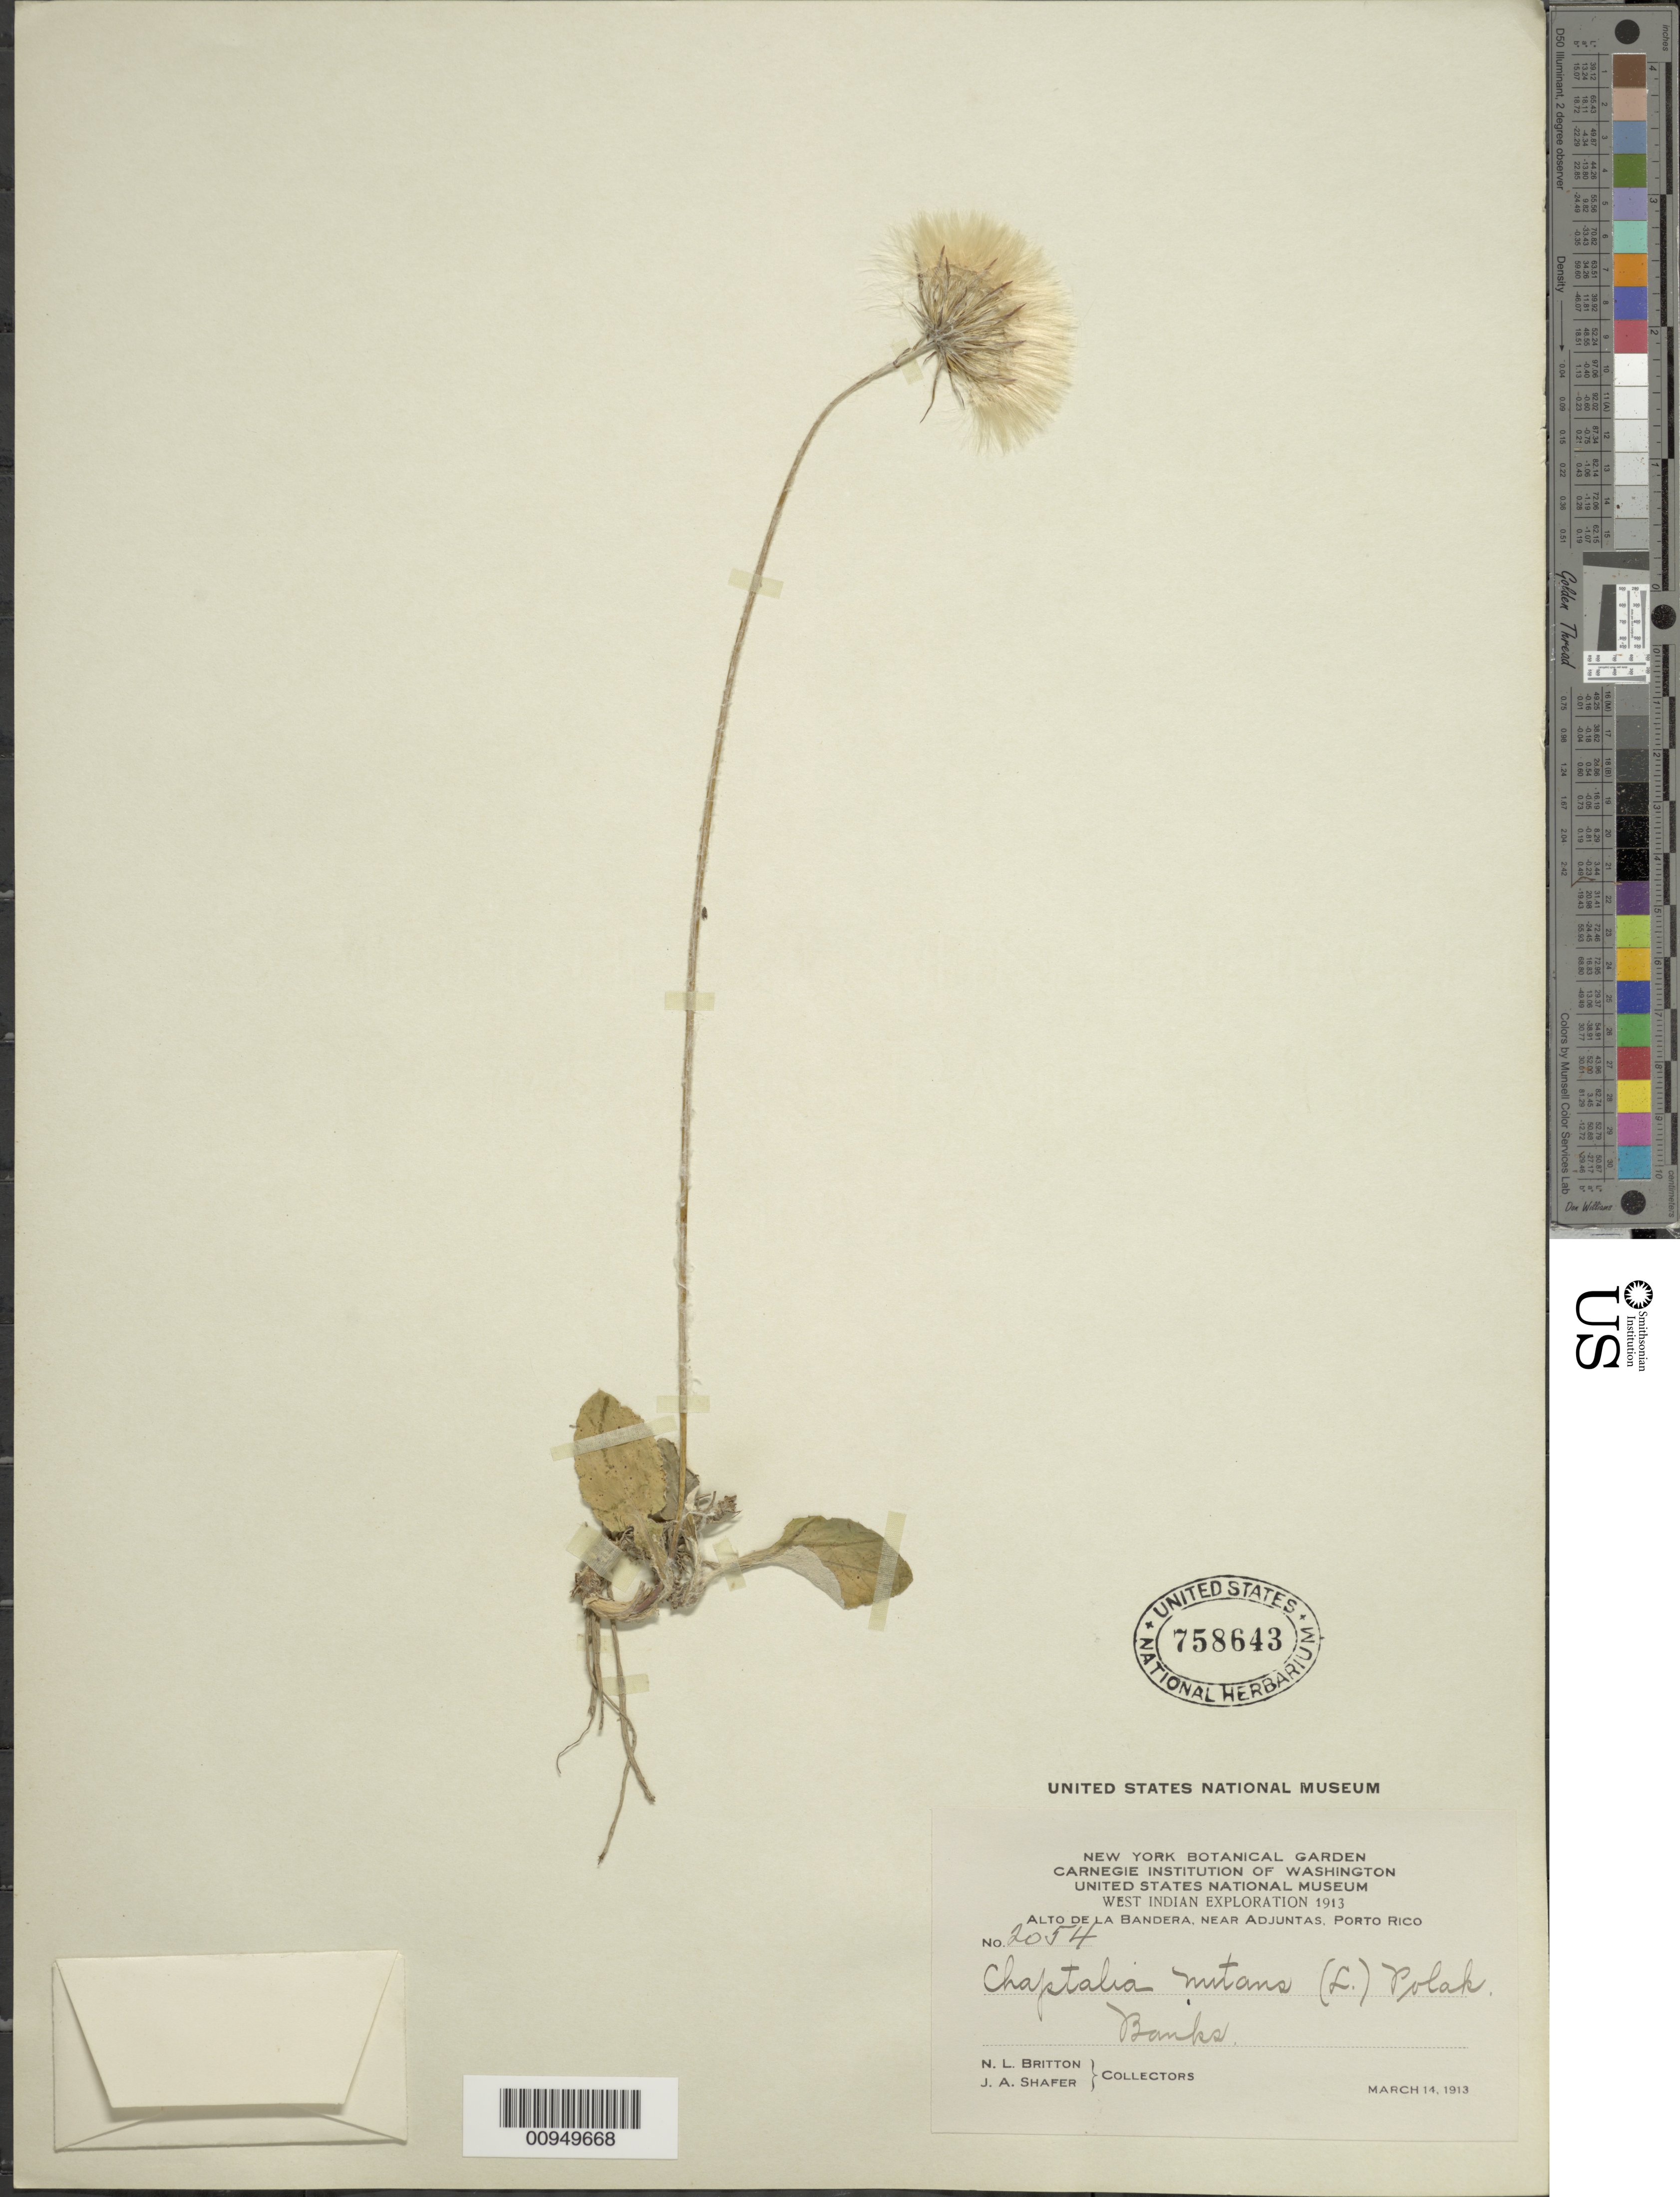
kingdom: Plantae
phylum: Tracheophyta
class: Magnoliopsida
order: Asterales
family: Asteraceae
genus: Chaptalia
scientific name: Chaptalia nutans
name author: (L.) Pol.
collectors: N. Britton & J. A. Shafer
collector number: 2054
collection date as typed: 14 Mar 1913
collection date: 1913-03-14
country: Puerto Rico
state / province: Adjuntas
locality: Alto de La Bandera, near Adjuntas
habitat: Banks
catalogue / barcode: US 758643